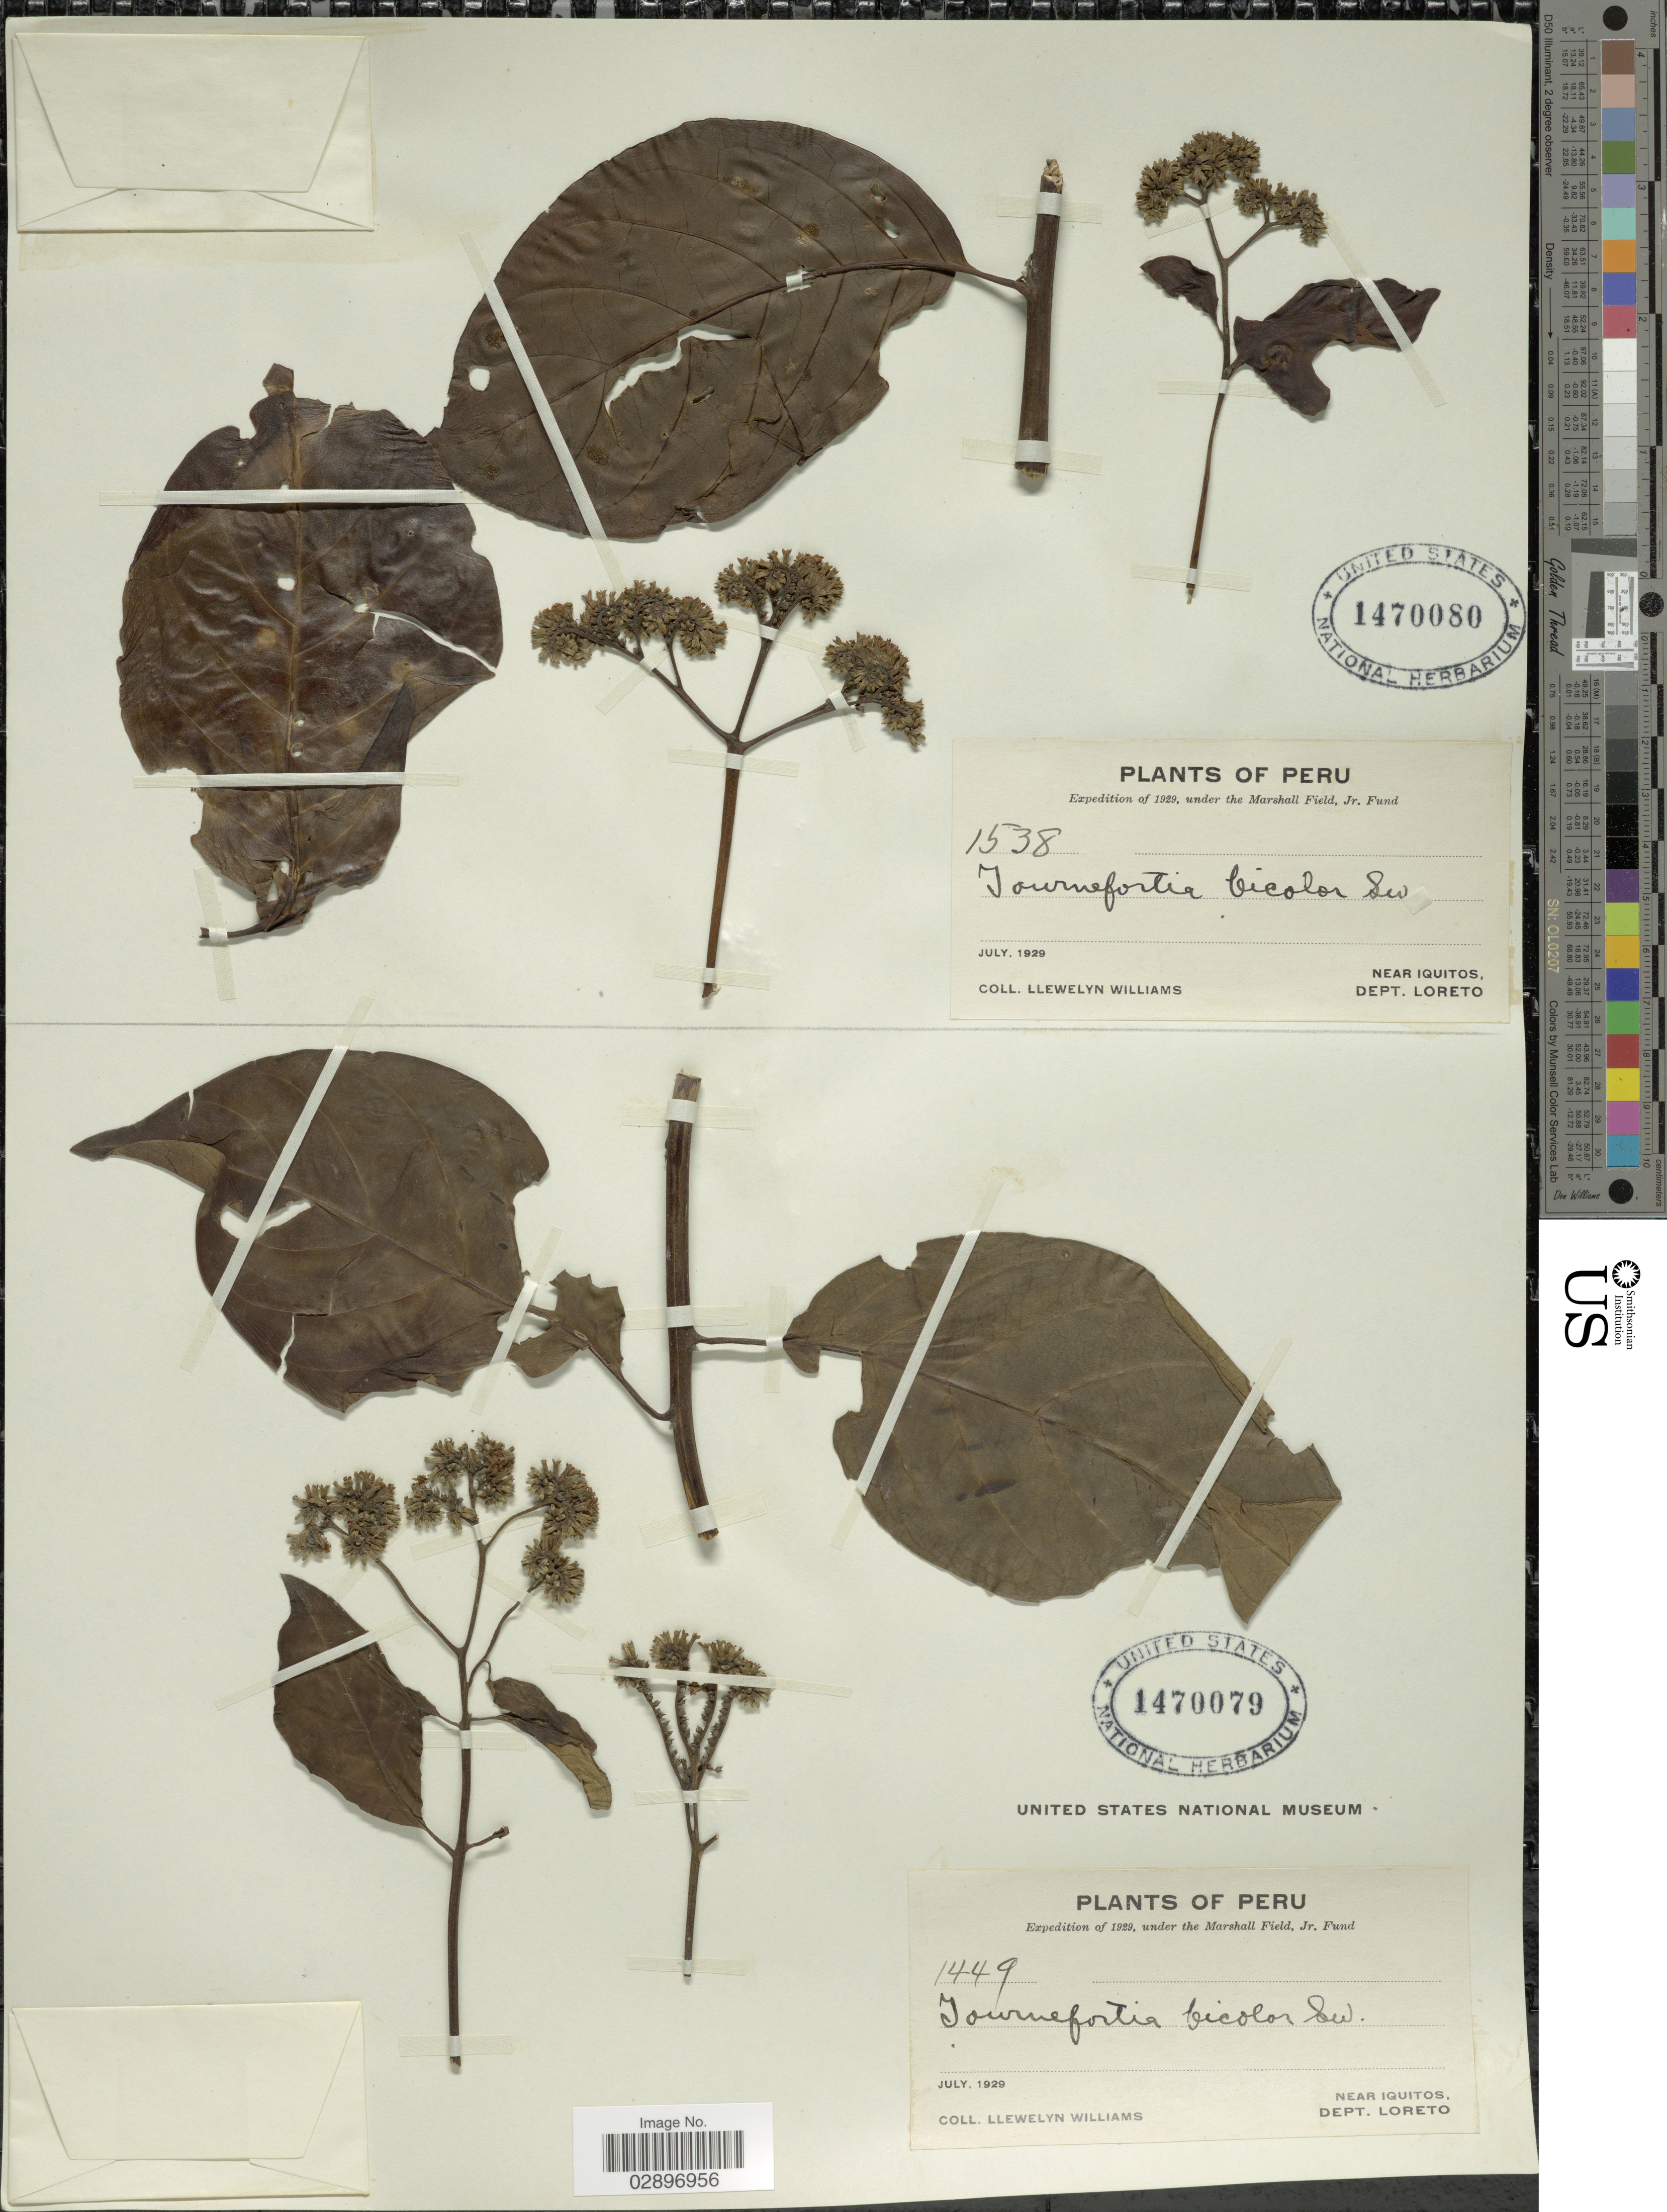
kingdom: Plantae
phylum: Tracheophyta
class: Magnoliopsida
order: Boraginales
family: Heliotropiaceae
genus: Tournefortia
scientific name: Tournefortia bicolor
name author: Sw.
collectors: Ll. Williams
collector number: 1538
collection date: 1929-07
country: Peru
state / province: Loreto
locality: Near Iquitos, Dept. Loreto.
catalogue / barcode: US 1470080-2